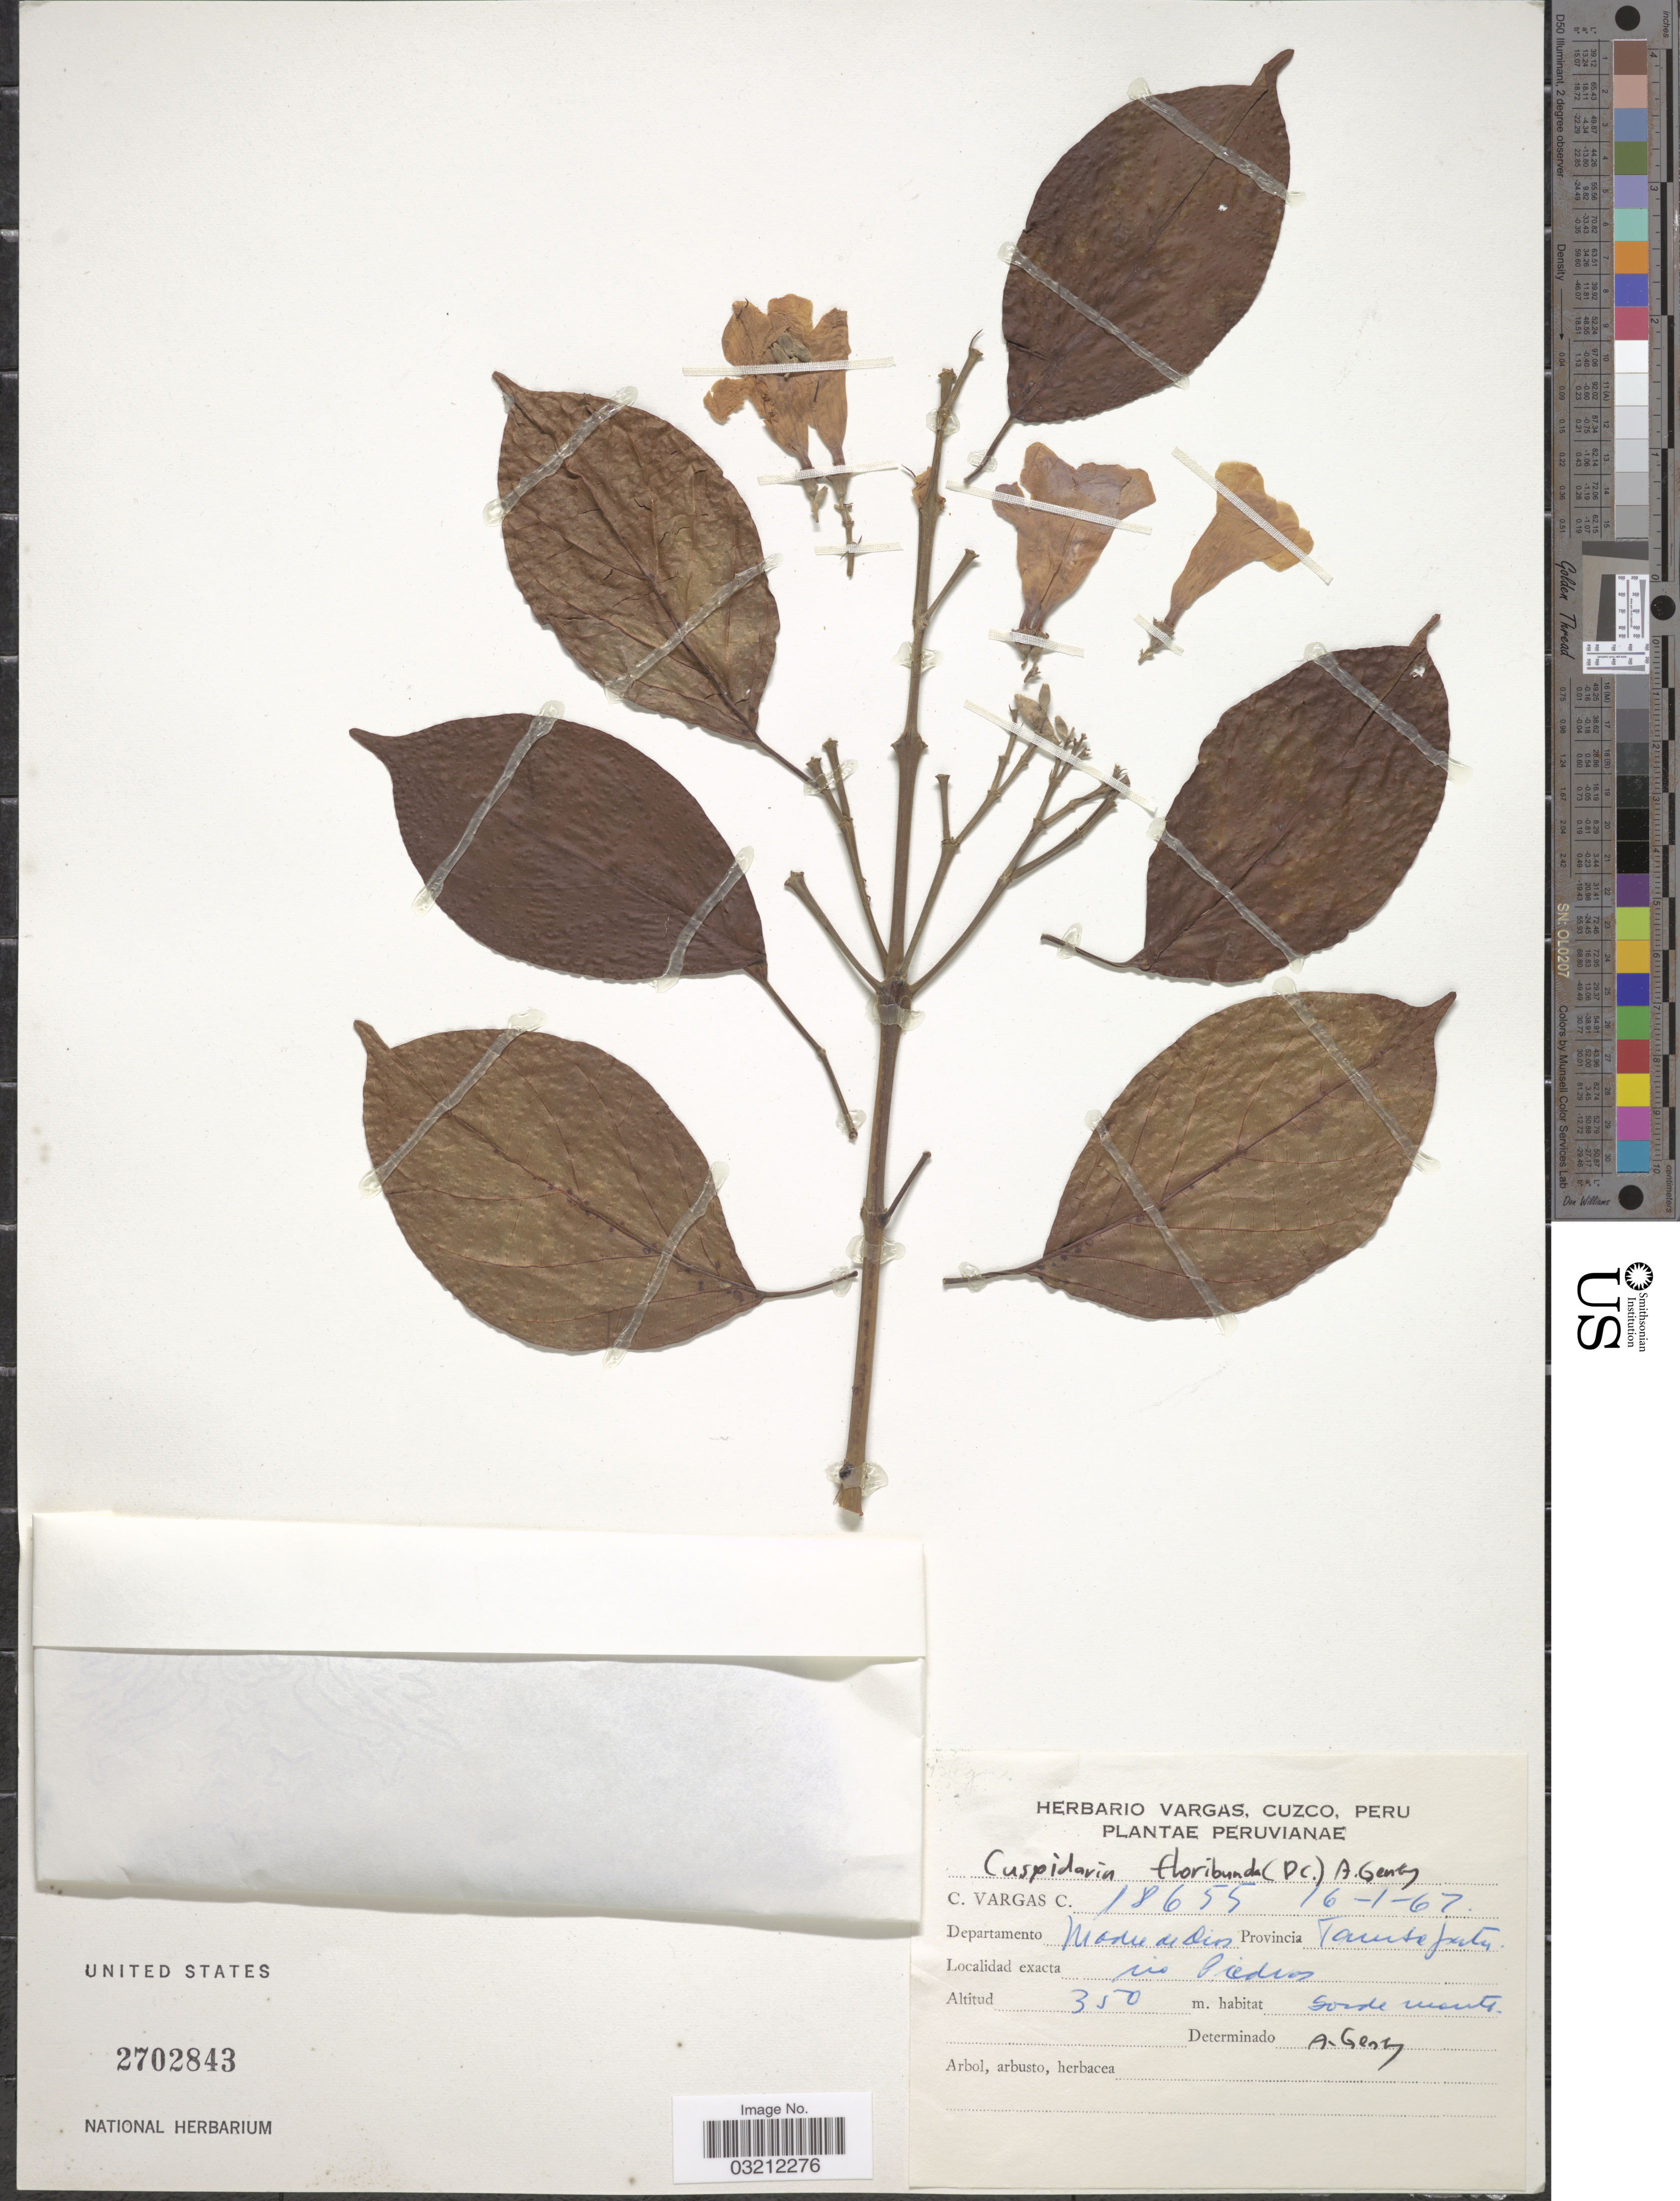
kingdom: Plantae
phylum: Tracheophyta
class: Magnoliopsida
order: Lamiales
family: Bignoniaceae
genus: Cuspidaria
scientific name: Cuspidaria floribunda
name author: (A. DC.) A.H. Gentry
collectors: C. Vargas Calderón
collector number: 18655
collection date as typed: Transcribed d/m/y: 16/1/67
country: Peru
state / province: Madre de Dios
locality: Departamento Madre de Dios, Provincia Tambopata, rio Piedros.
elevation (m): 350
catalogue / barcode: US 2702843